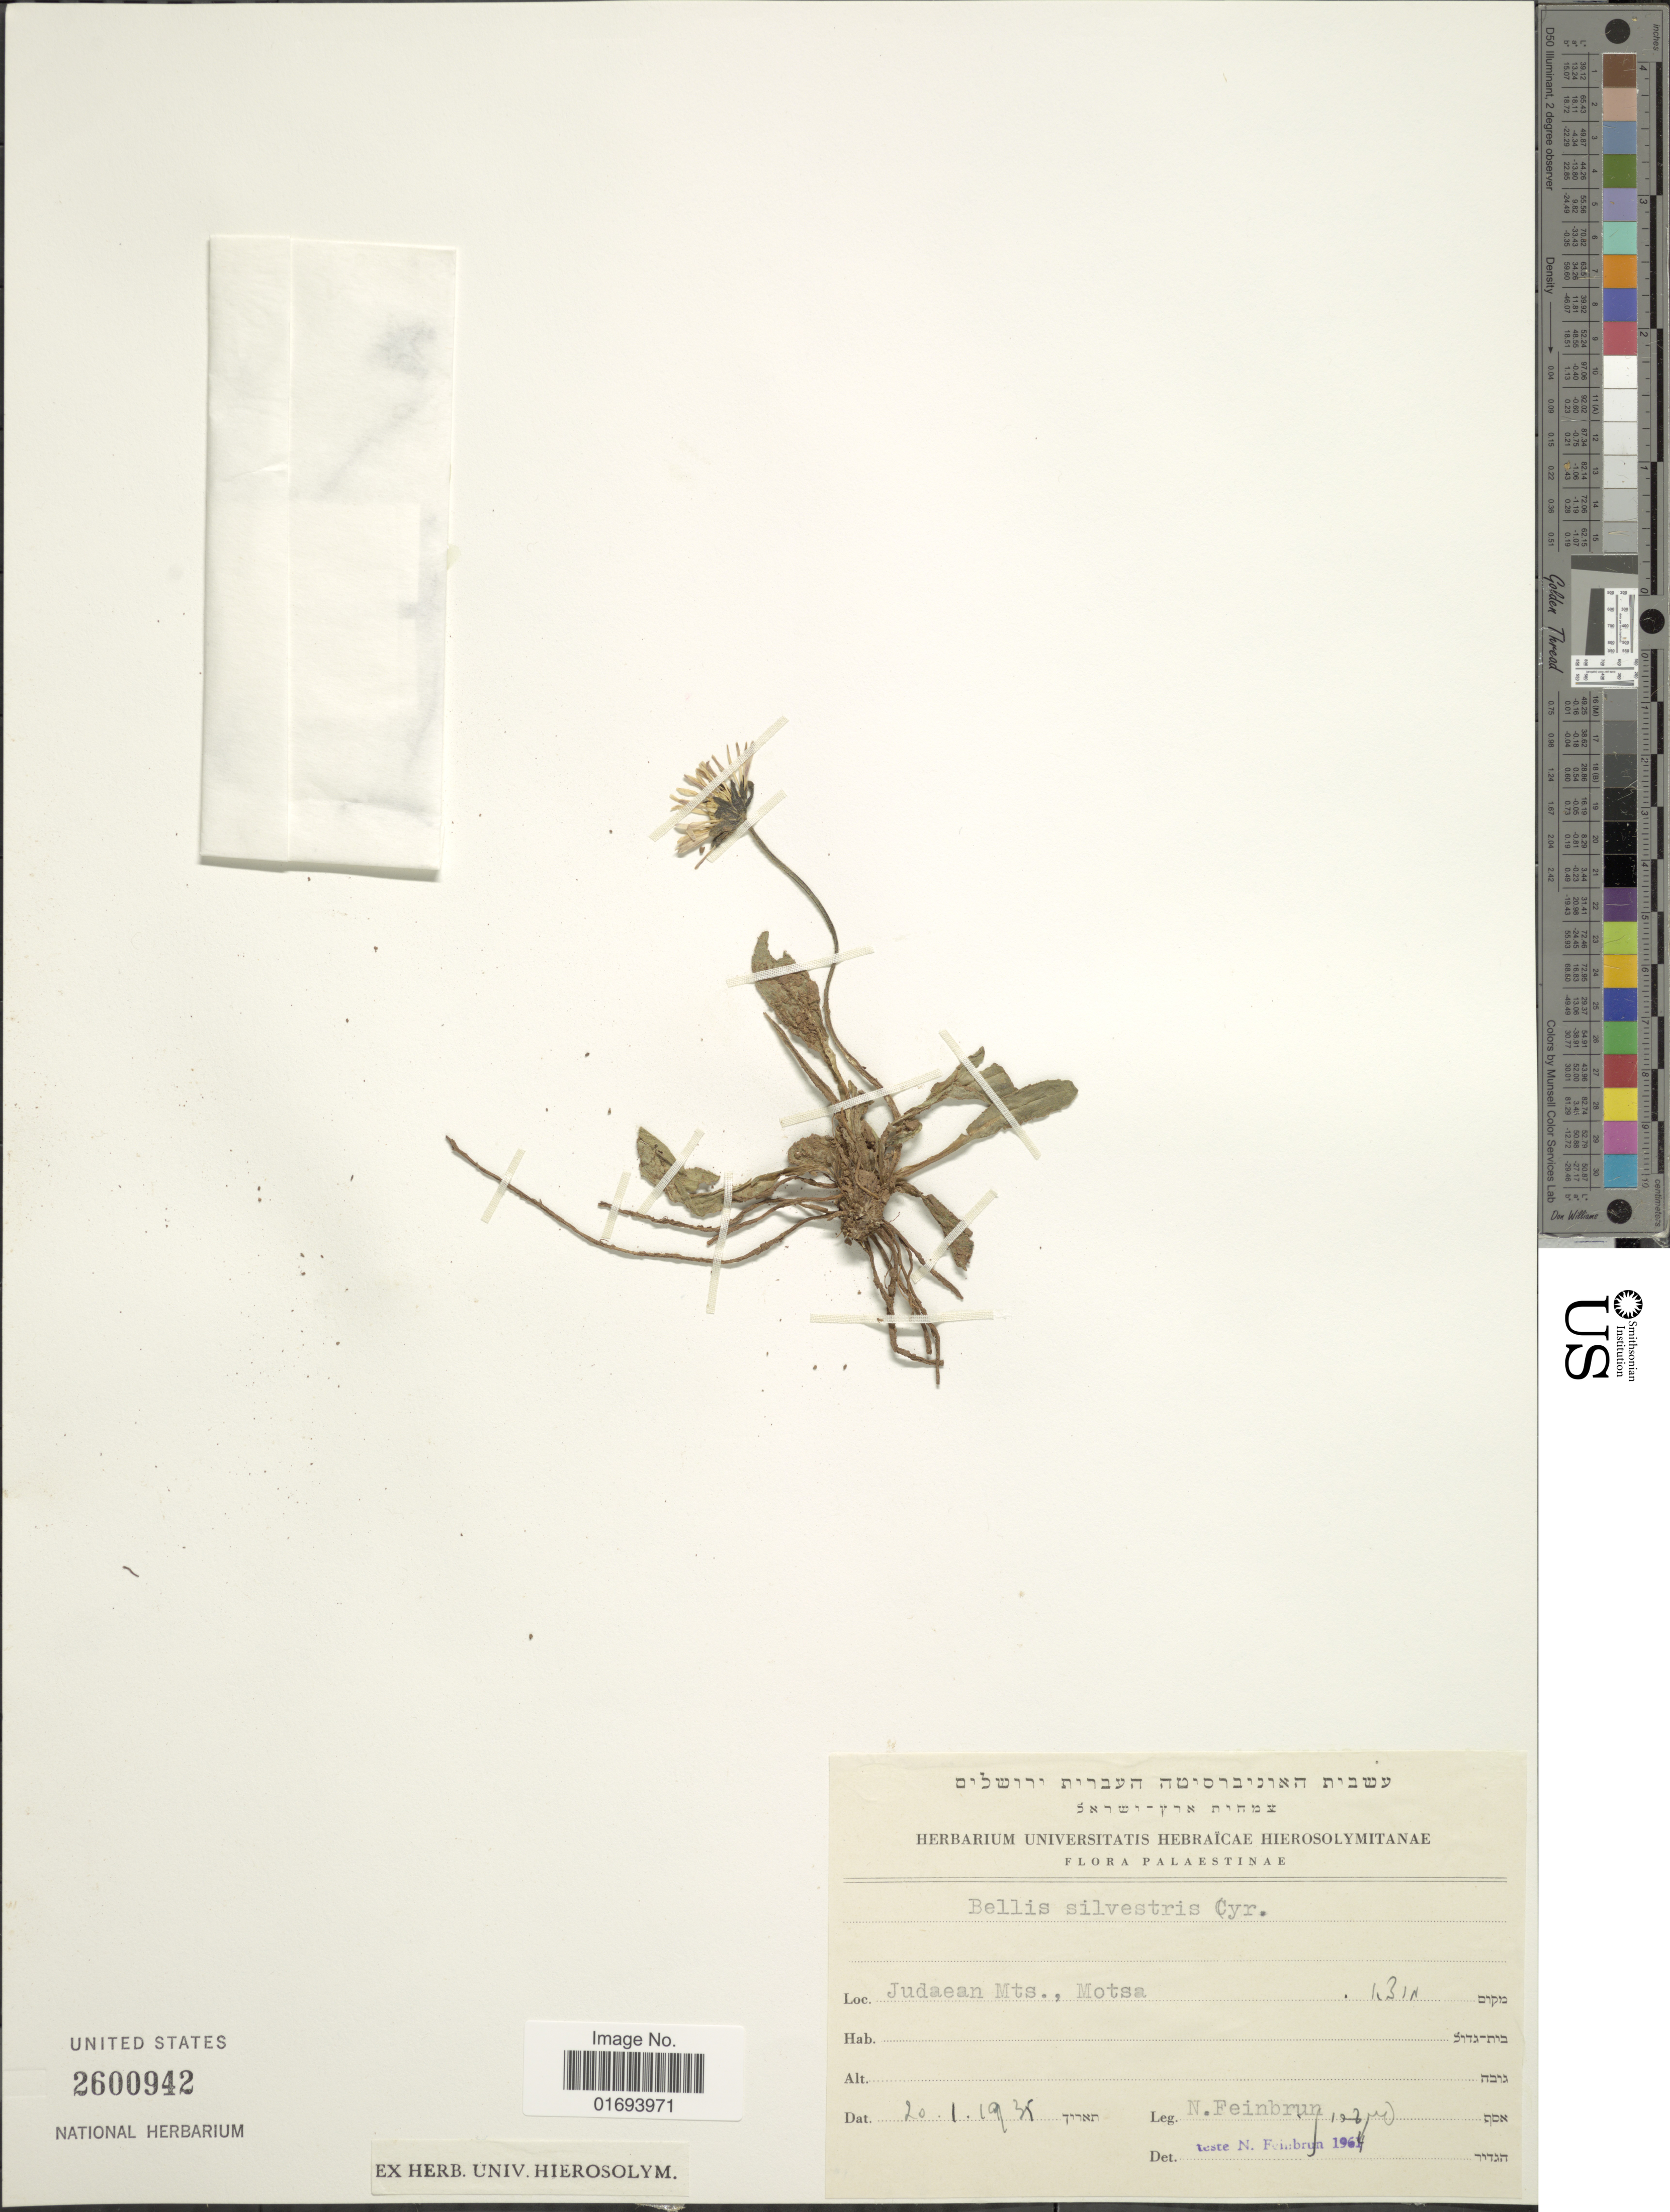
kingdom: Plantae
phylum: Tracheophyta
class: Magnoliopsida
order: Asterales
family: Asteraceae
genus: Bellis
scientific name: Bellis sylvestris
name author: Cirillo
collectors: N. Feinbrun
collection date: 1935-01-20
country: Israel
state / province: Jerusalem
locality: Judaean Mts., Motsa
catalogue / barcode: US 2600942